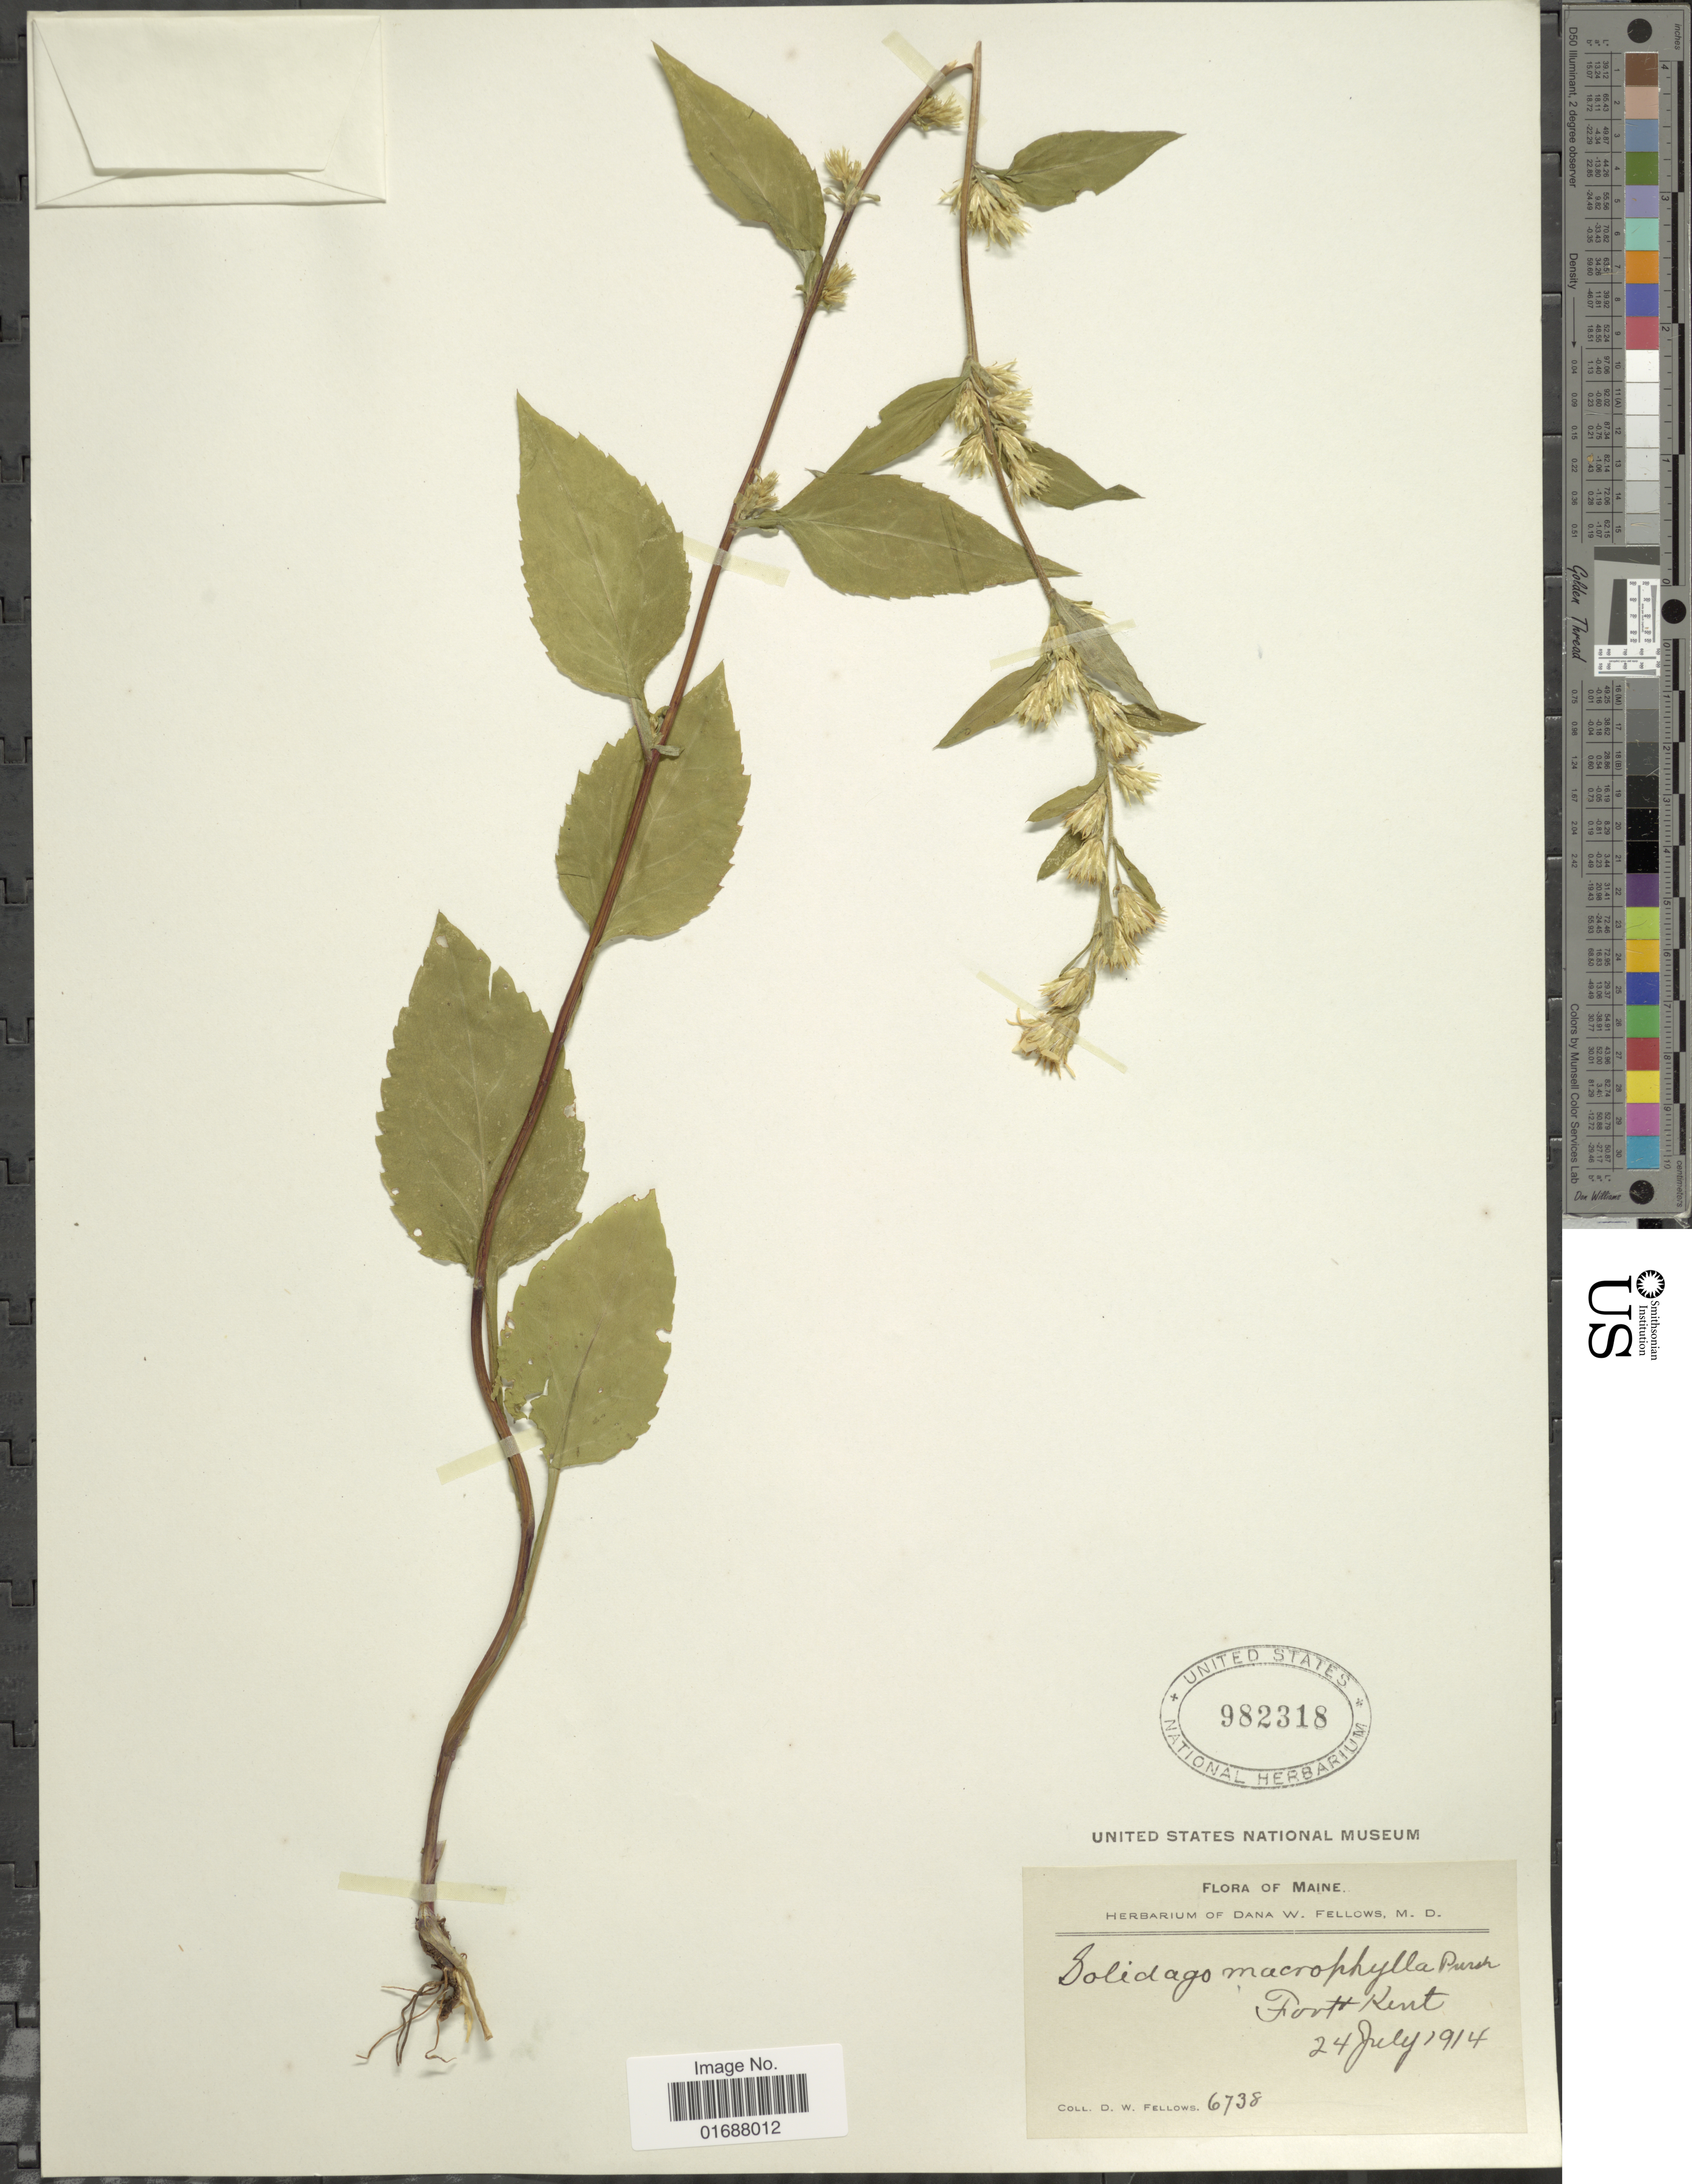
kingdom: Plantae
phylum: Tracheophyta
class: Magnoliopsida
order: Asterales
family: Asteraceae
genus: Solidago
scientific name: Solidago macrophylla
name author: Banks ex Pursh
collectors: D. W. Fellows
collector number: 6738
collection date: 1914-07-27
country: United States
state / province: Maine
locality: Fort Kent.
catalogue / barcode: US 982318